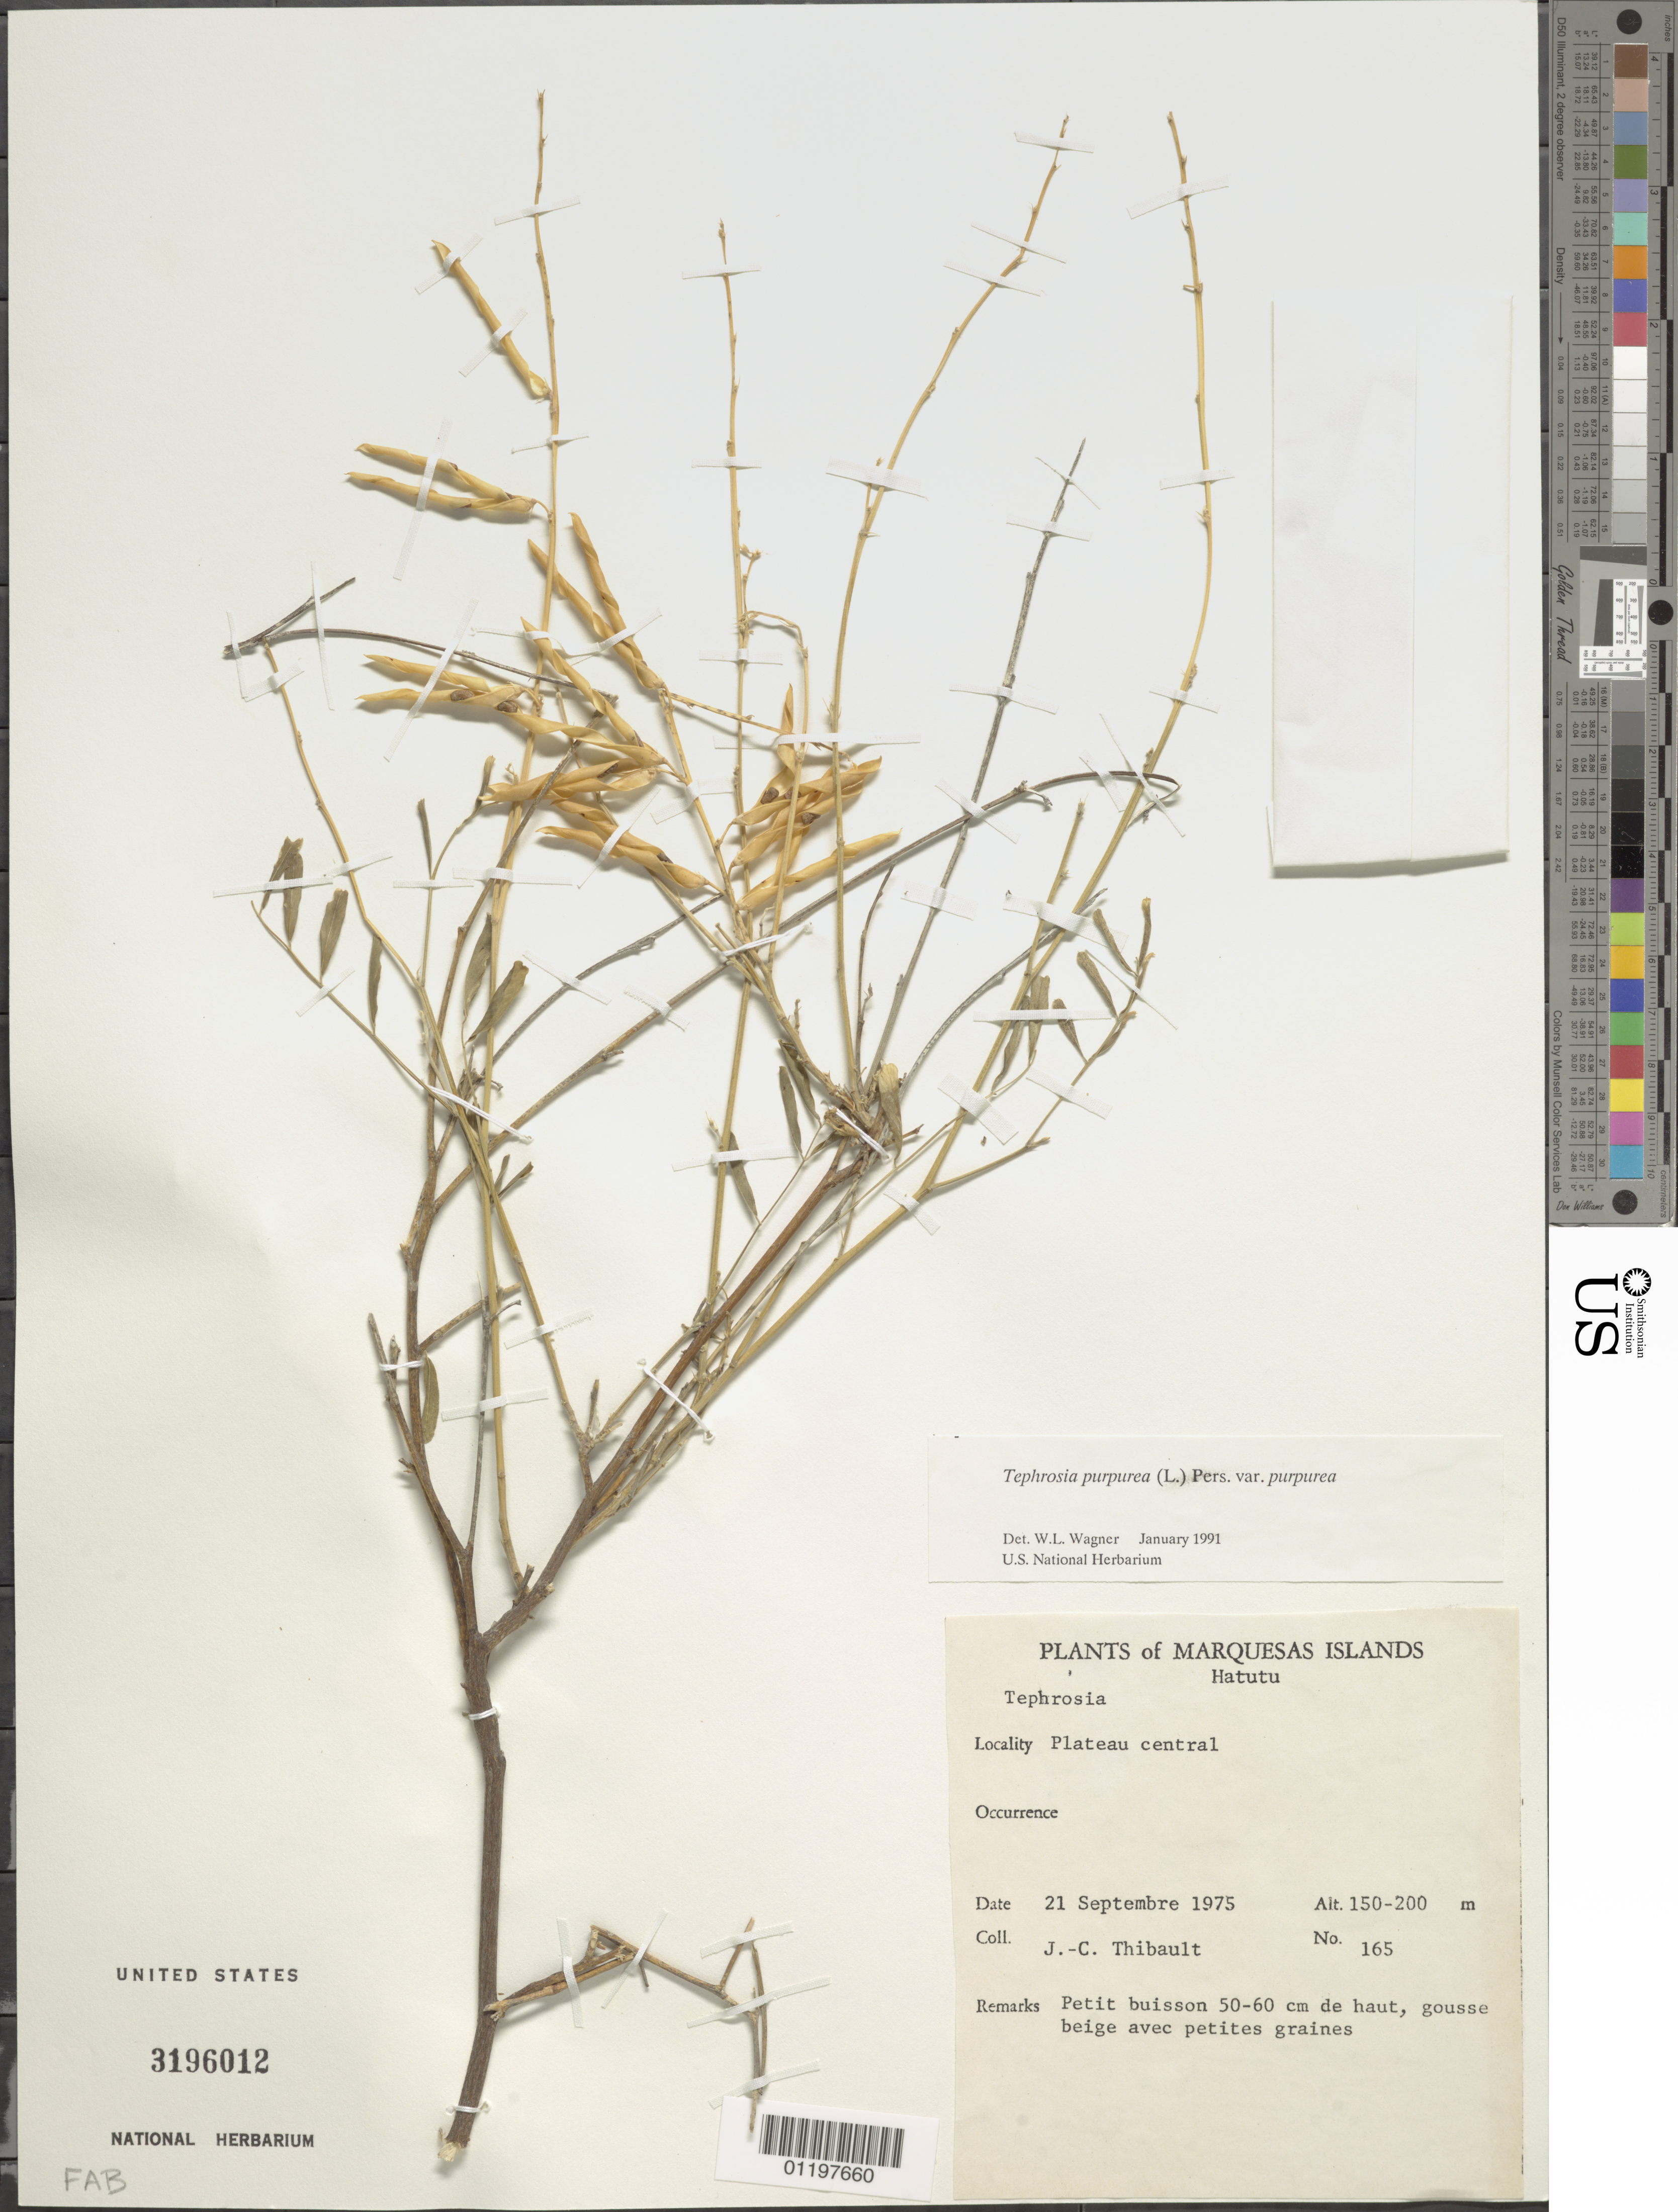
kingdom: Plantae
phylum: Tracheophyta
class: Magnoliopsida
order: Fabales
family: Fabaceae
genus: Tephrosia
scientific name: Tephrosia purpurea var. purpurea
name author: (L.) Pers.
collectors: J. Thibault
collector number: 165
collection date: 1975-09-21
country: French Polynesia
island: Hatutaa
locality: Plateau centrale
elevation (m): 150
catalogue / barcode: US 3196012